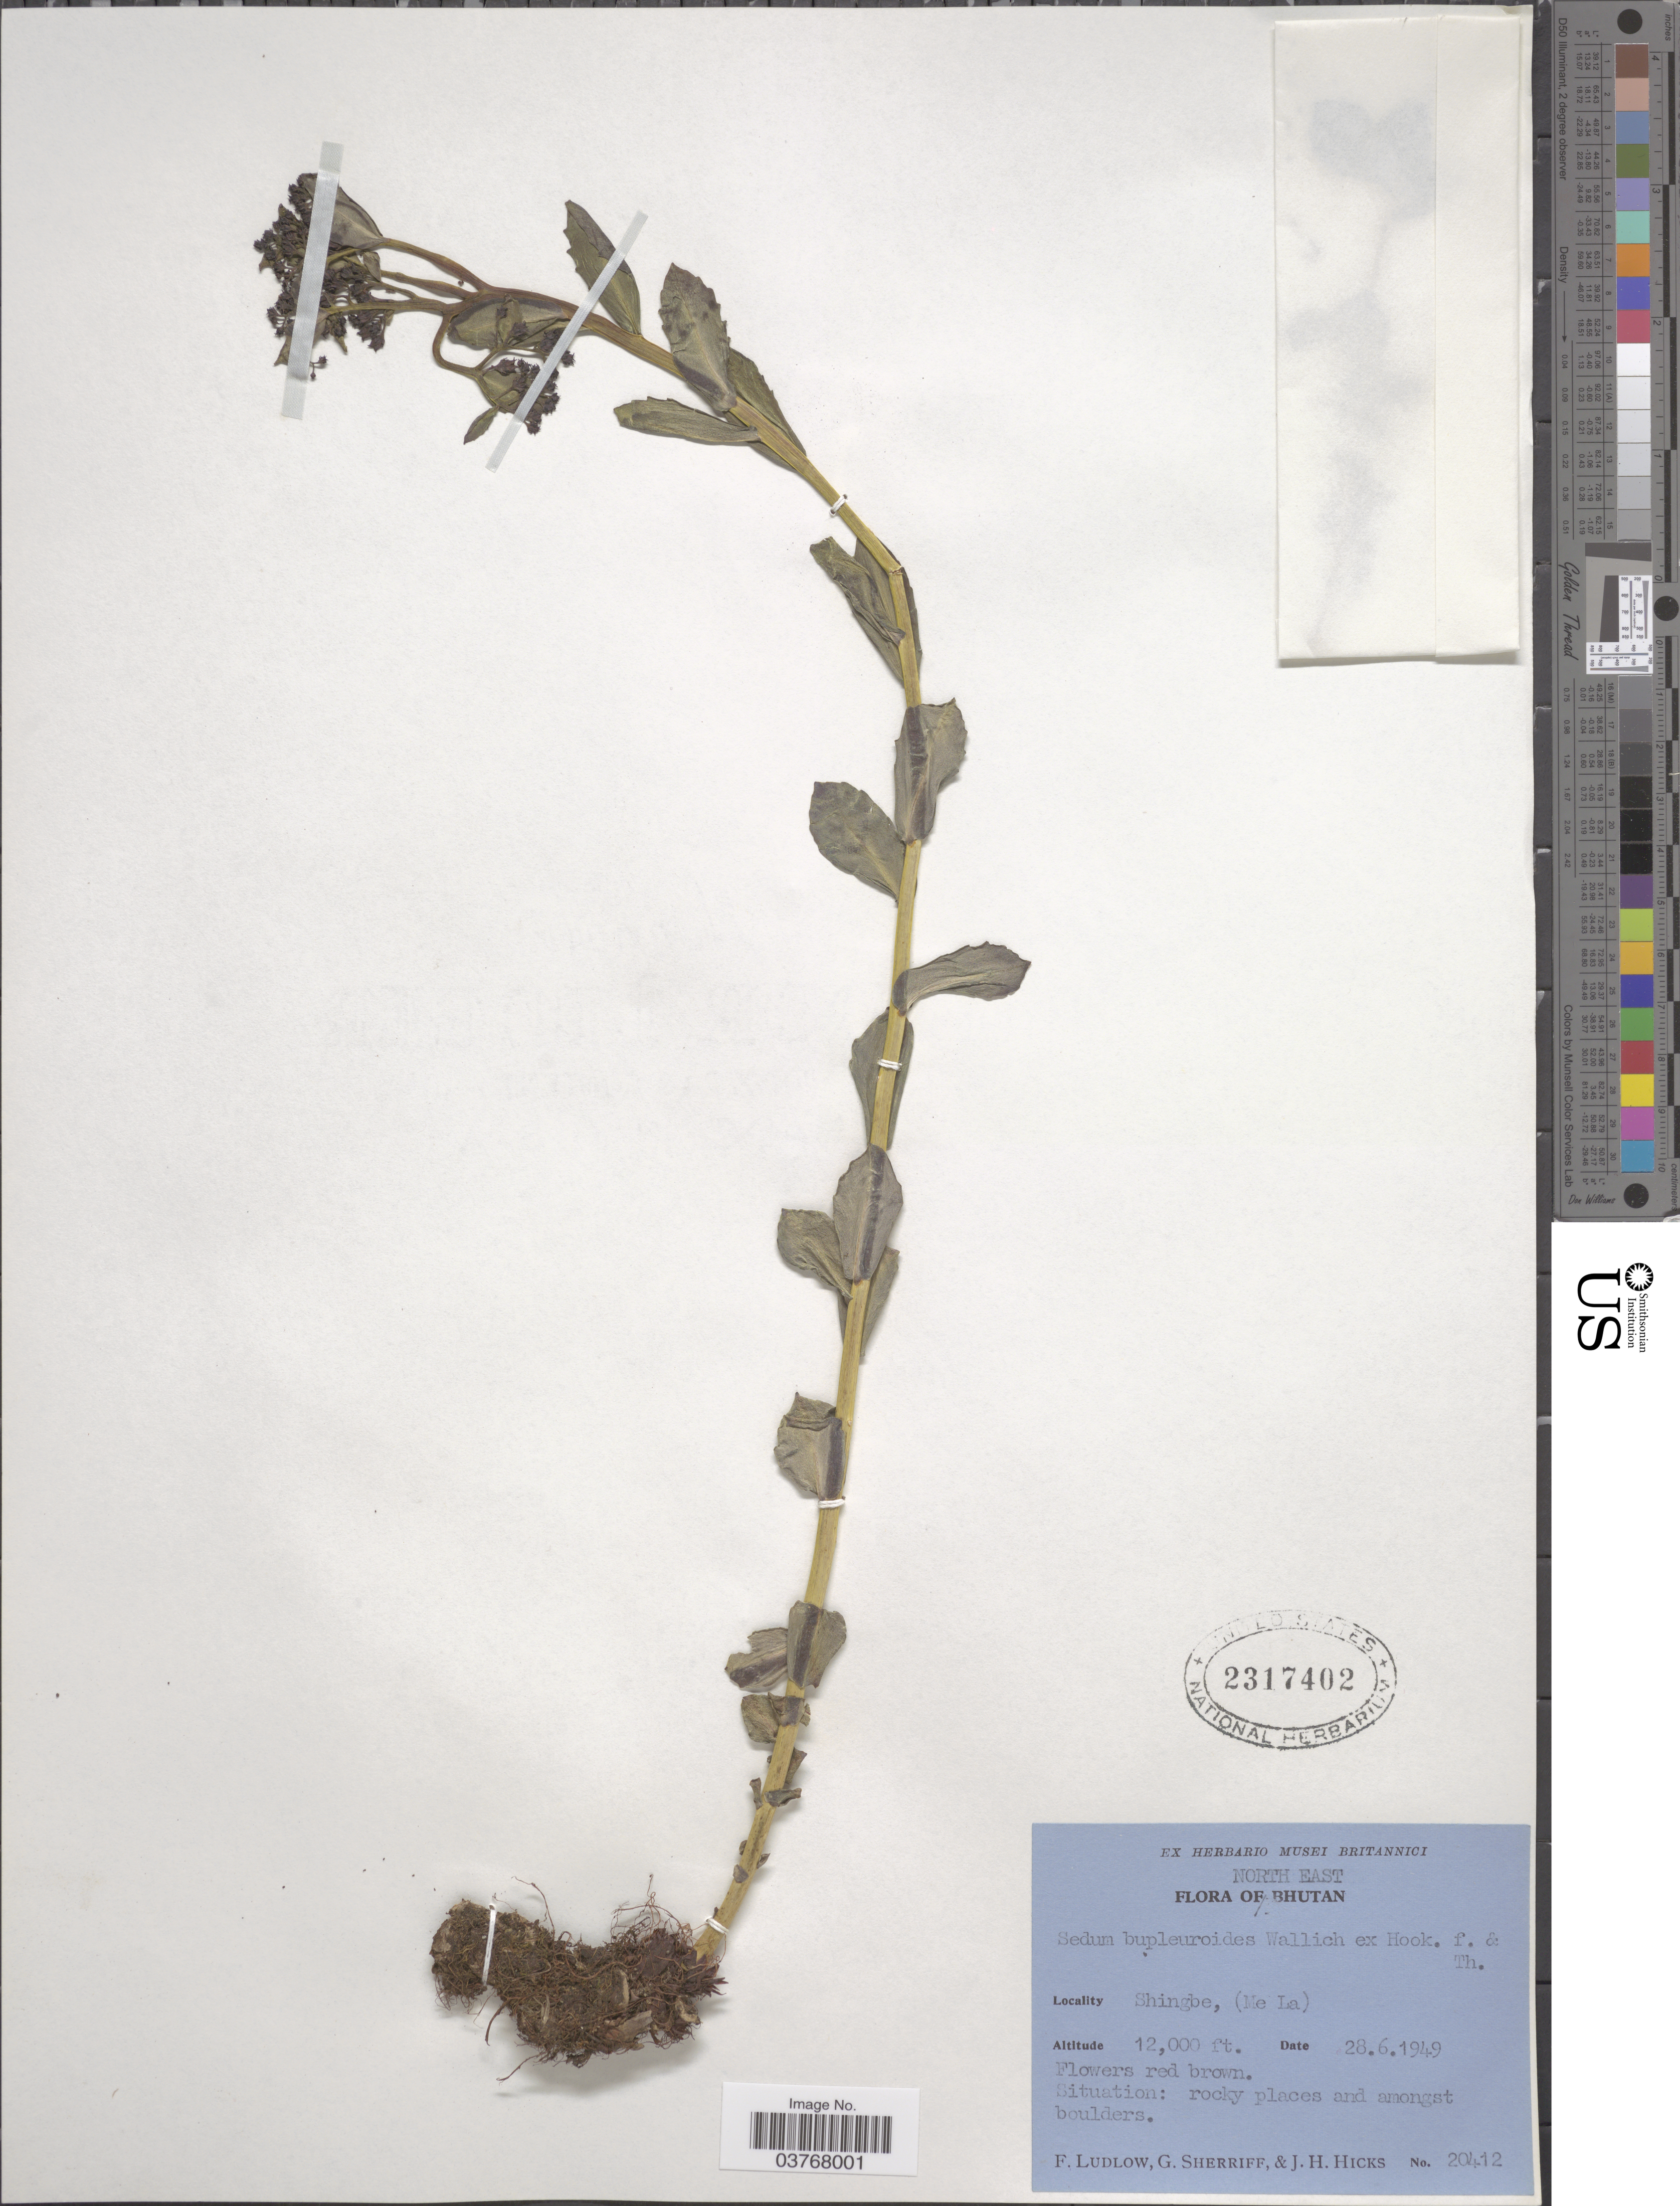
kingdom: Plantae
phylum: Tracheophyta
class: Magnoliopsida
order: Saxifragales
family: Crassulaceae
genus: Rhodiola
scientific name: Rhodiola bupleuroides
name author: (Wall. ex Hook. f.) Thomson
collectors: F. Ludlow, G. Sherriff & J. H. Hicks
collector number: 20412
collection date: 1949-06-28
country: Bhutan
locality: North East Bhutan. Shingbe, (Me La).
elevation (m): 3658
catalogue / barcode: US 2317402